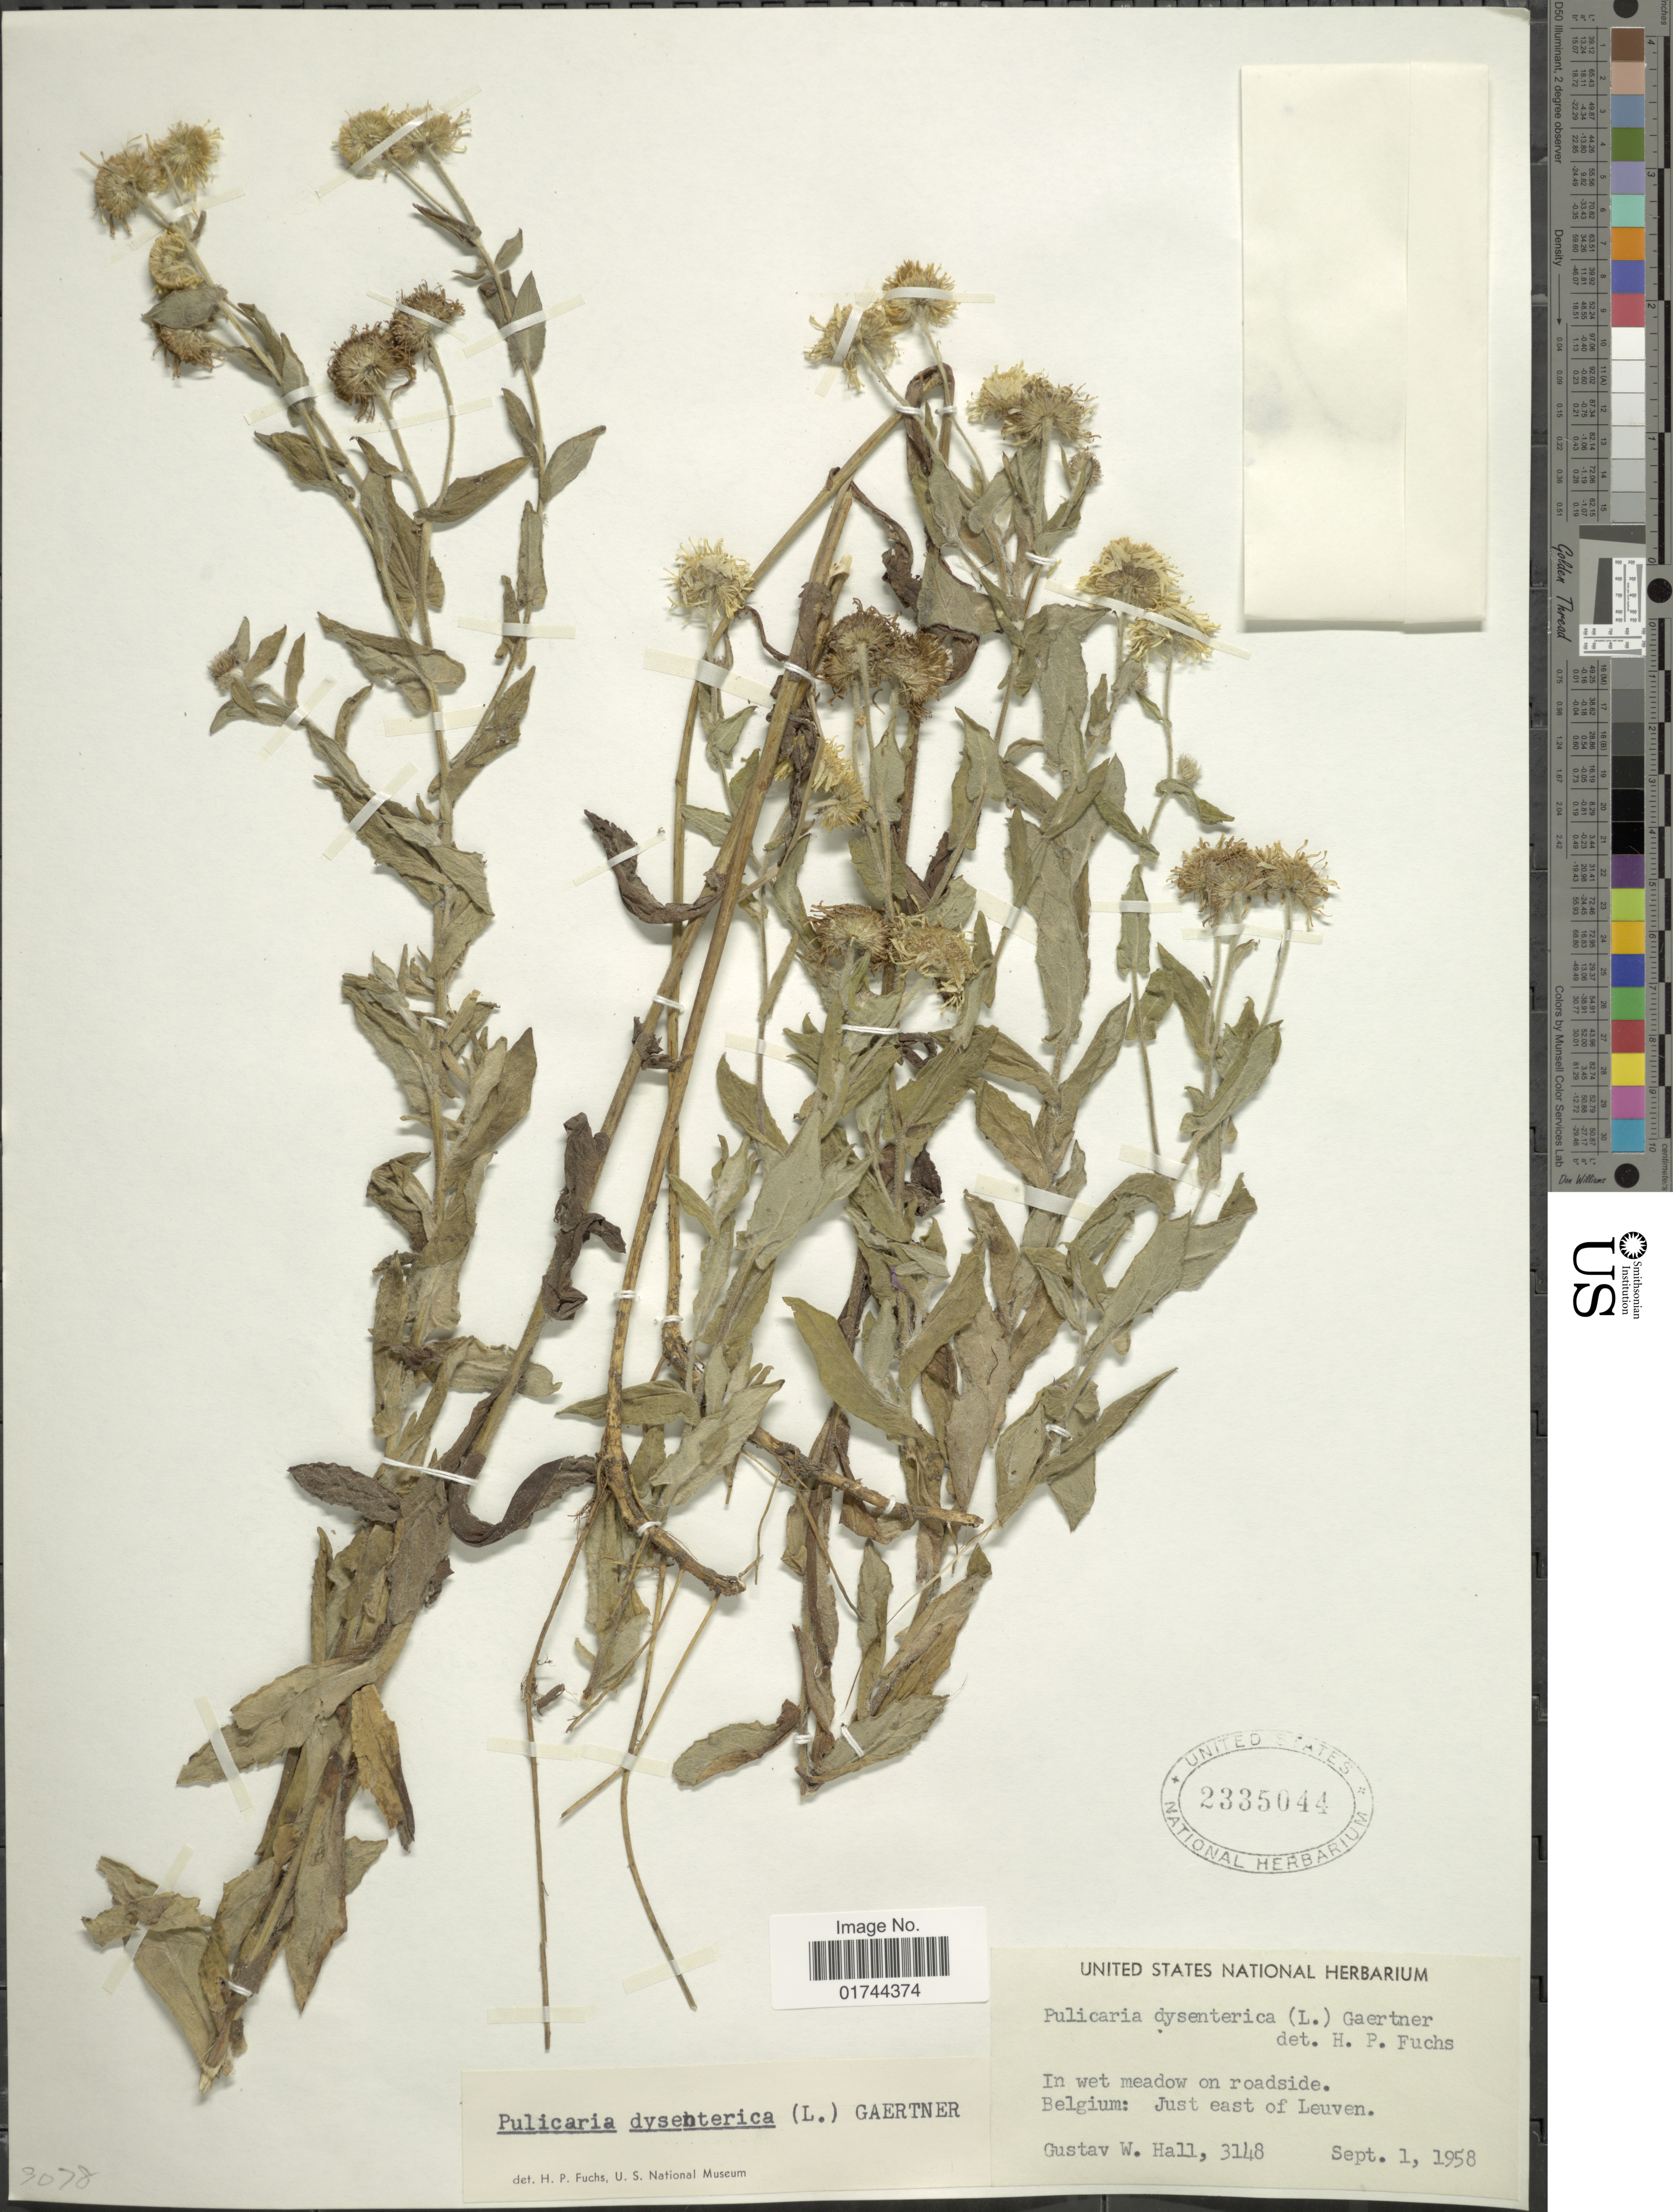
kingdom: Plantae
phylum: Tracheophyta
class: Magnoliopsida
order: Asterales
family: Asteraceae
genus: Pulicaria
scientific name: Pulicaria dysenterica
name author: (L.) Bernh.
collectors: G. Hall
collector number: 3148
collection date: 1958-09-01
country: Belgium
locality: Just east of Leuven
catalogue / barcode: US 2335044